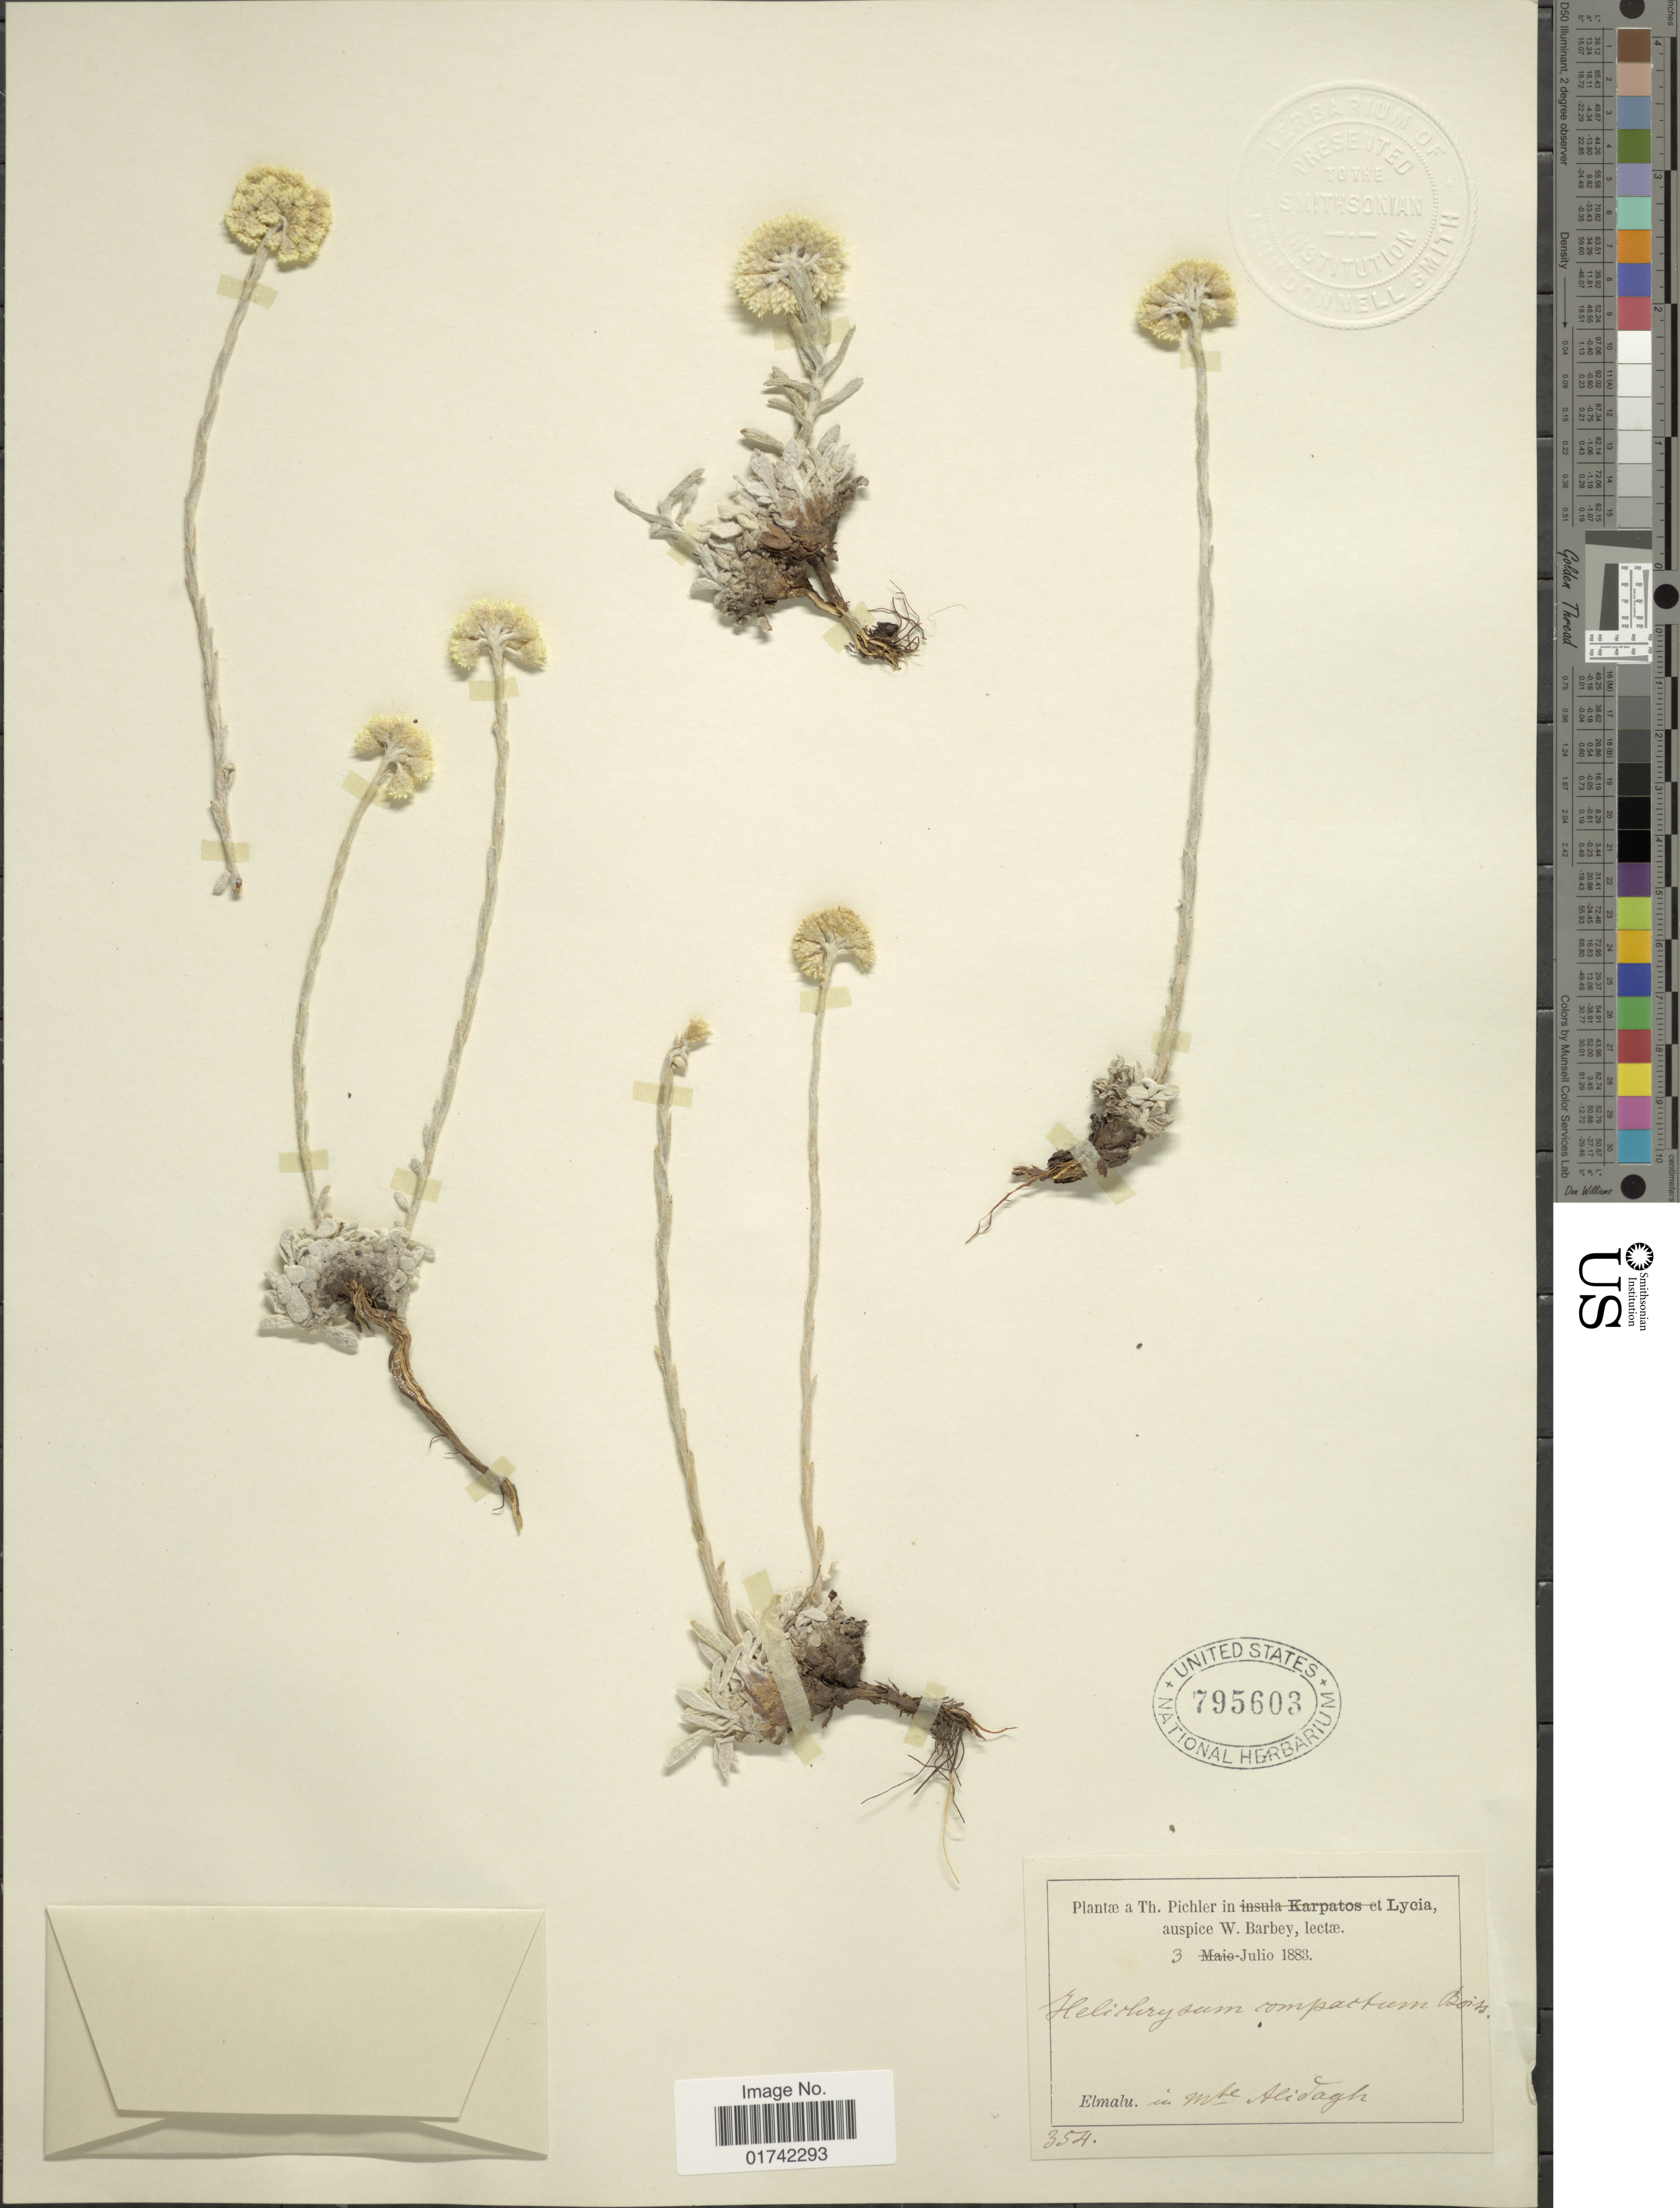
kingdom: Plantae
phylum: Tracheophyta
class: Magnoliopsida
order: Asterales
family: Asteraceae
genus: Helichrysum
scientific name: Helichrysum compactum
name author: Boiss.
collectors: T. Pichler & W. Barbey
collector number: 354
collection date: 1883-07-03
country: Turkey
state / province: Antalya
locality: Lycia, Elmalu, in Mte Alidagh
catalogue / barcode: US 795603